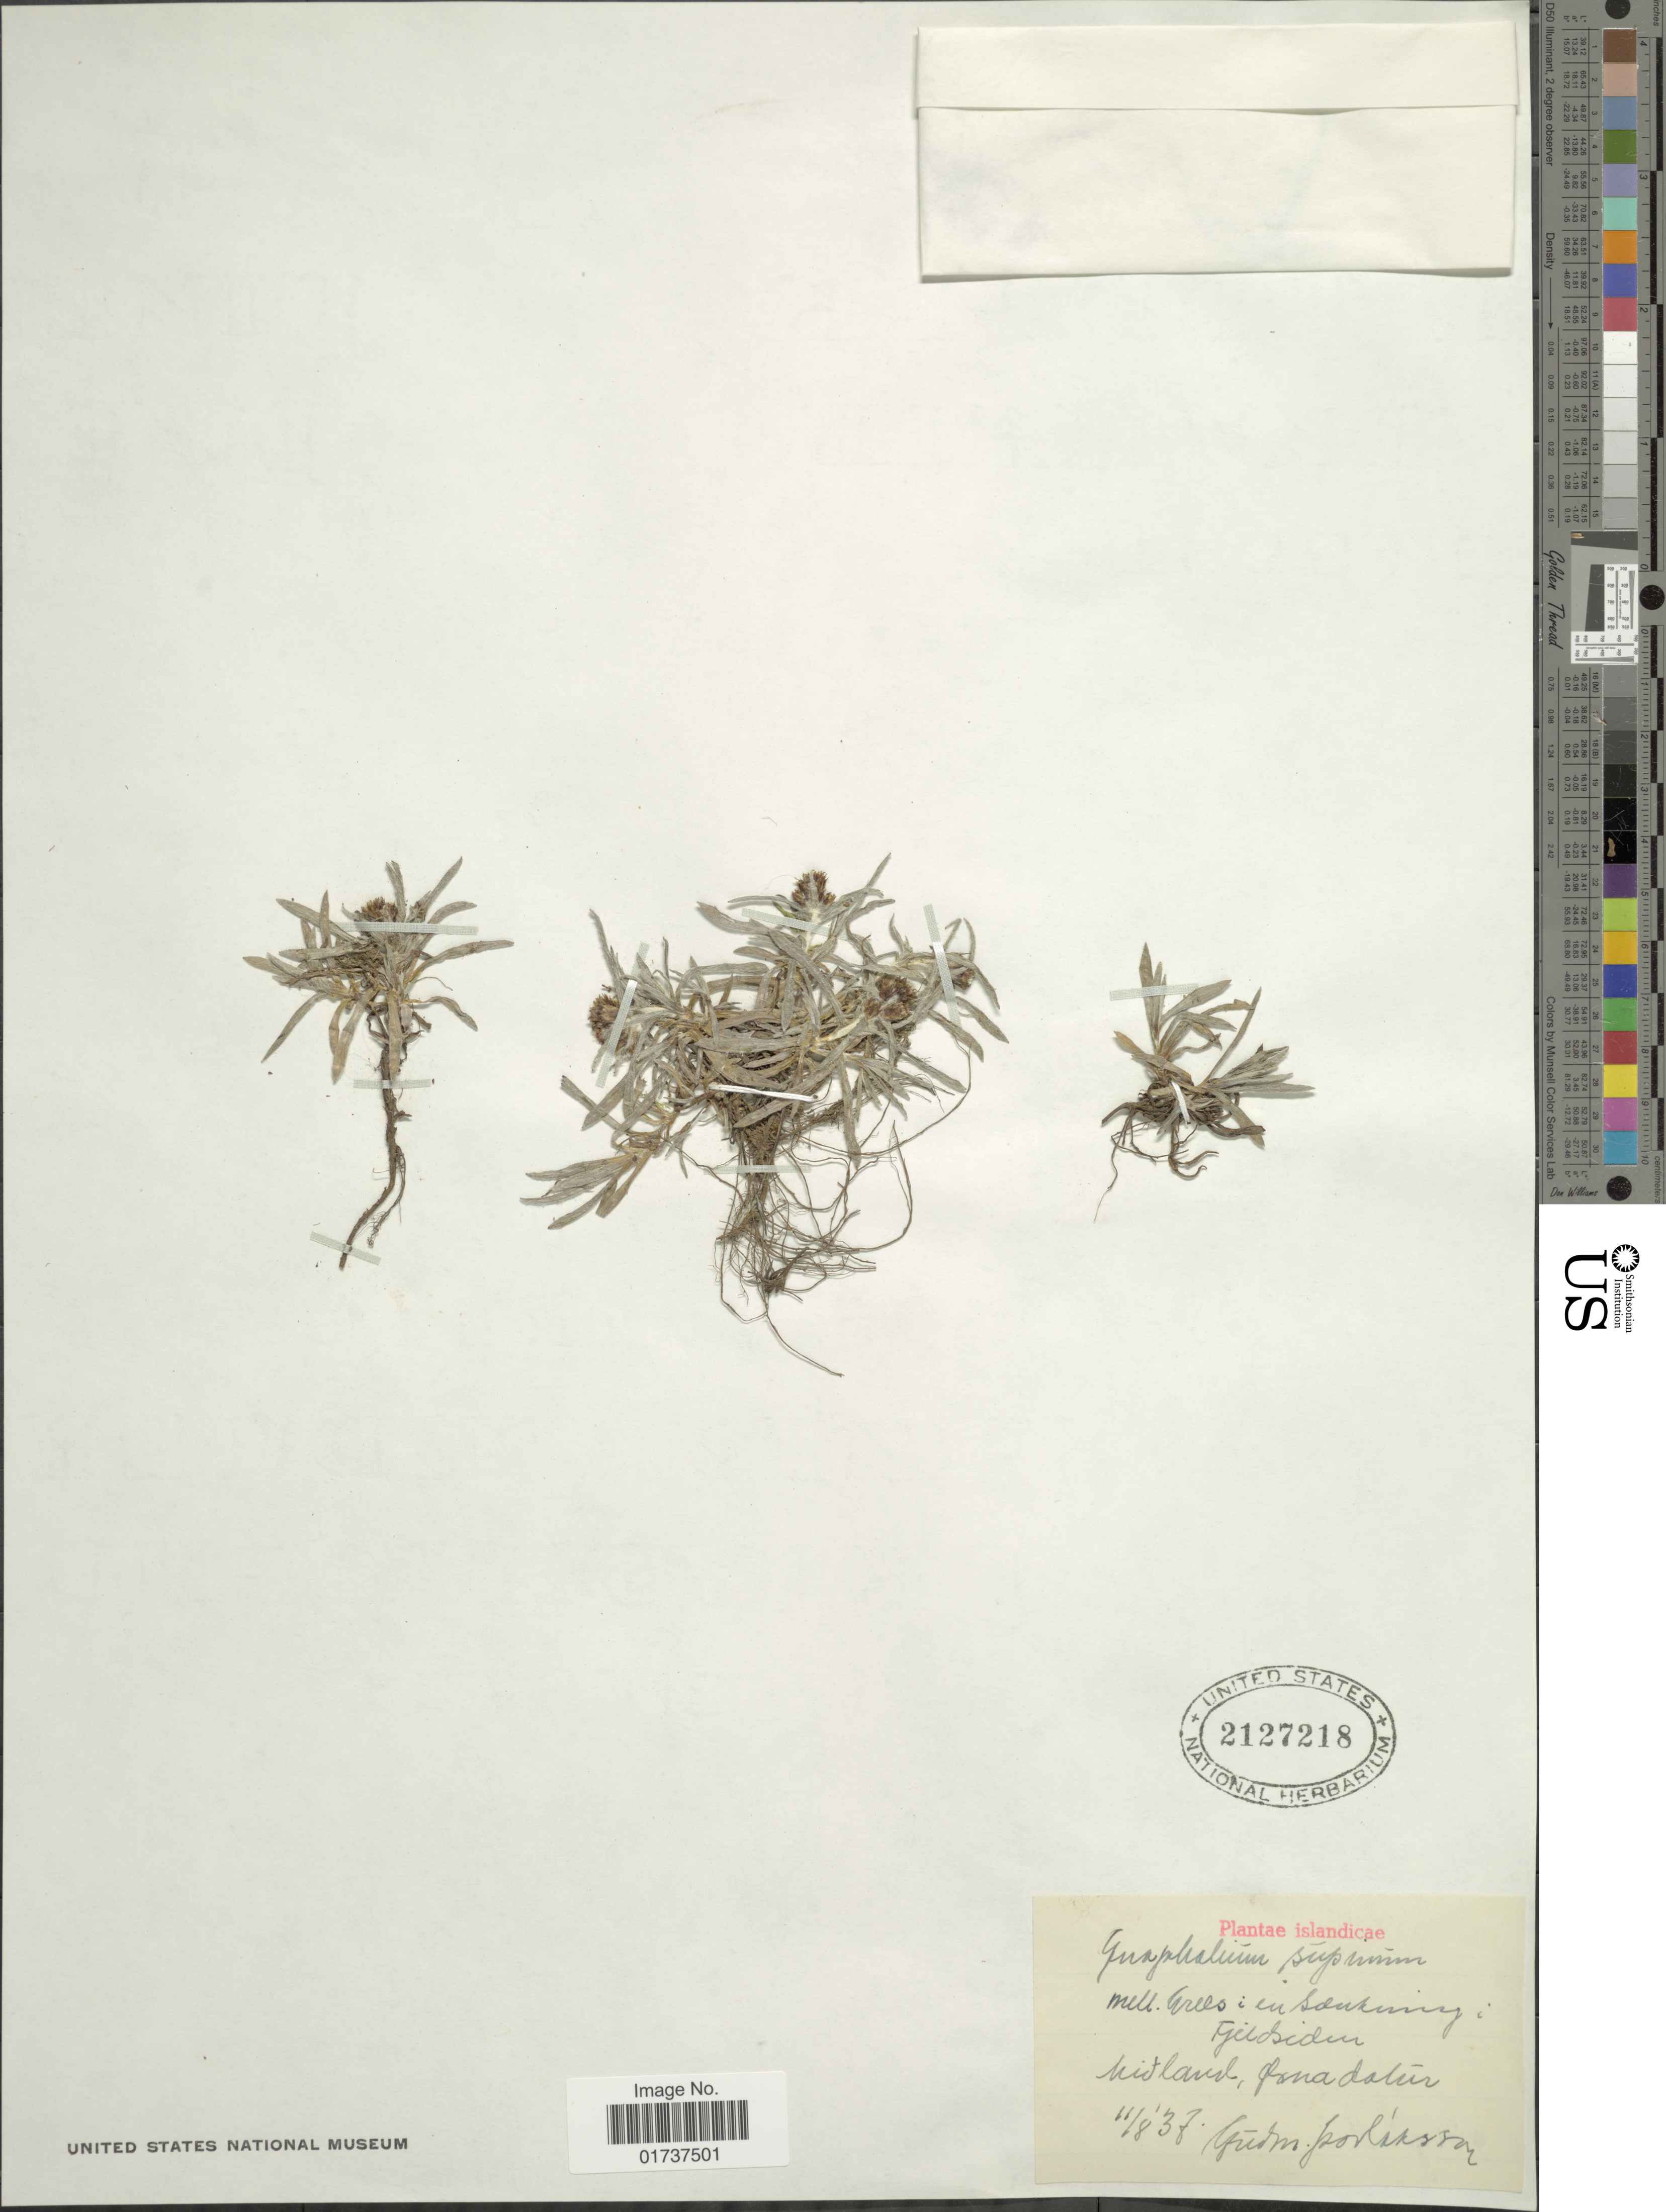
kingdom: Plantae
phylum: Tracheophyta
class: Magnoliopsida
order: Asterales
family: Asteraceae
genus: Gnaphalium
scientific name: Gnaphalium supinum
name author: L.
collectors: G. Porlisksson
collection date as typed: Transcribed d/m/y: /11/83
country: Iceland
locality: Mell. Grees: en Sdukimy, Fjelsidun, Nitland, Fnadalin [illegible text]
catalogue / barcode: US 2127218